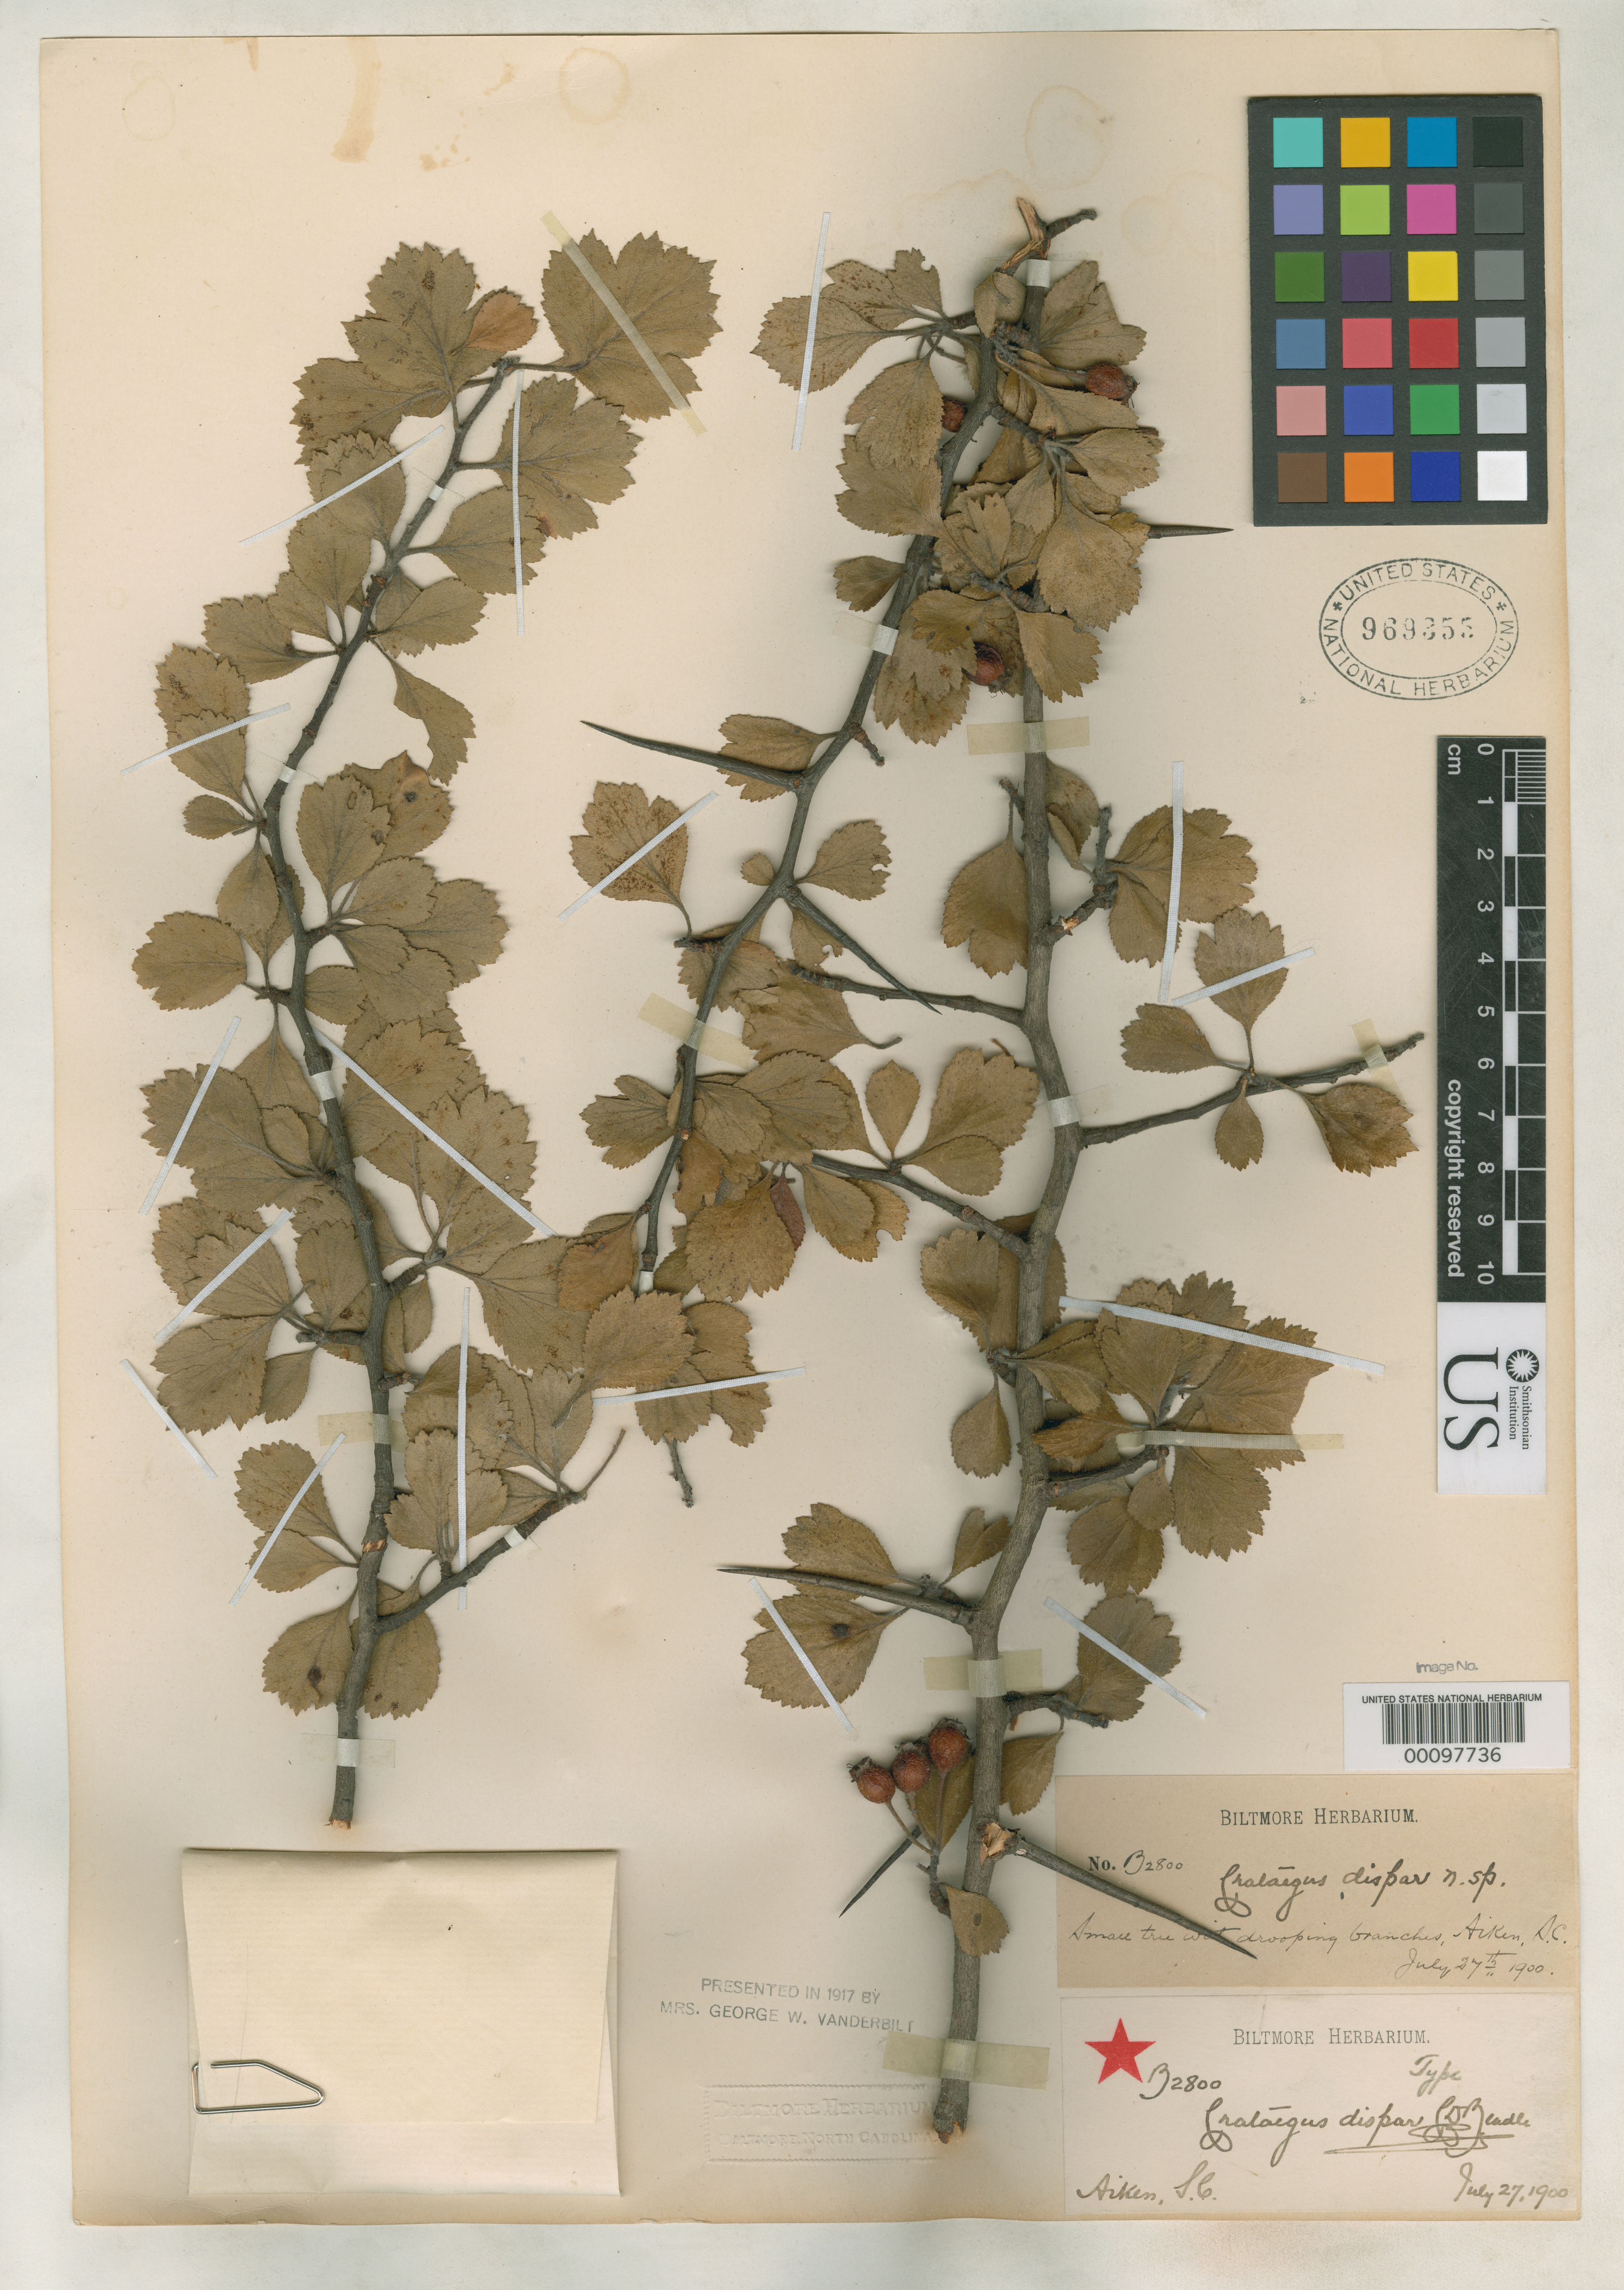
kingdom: Plantae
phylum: Tracheophyta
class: Magnoliopsida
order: Rosales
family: Rosaceae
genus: Crataegus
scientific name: Crataegus dispar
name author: Beadle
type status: Type Collection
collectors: ex herb. Biltmore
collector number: B 2800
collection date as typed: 27 Jul 1900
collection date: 1900-07-27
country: United States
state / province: South Carolina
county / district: Aiken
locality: Aiken.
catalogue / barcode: US 969355